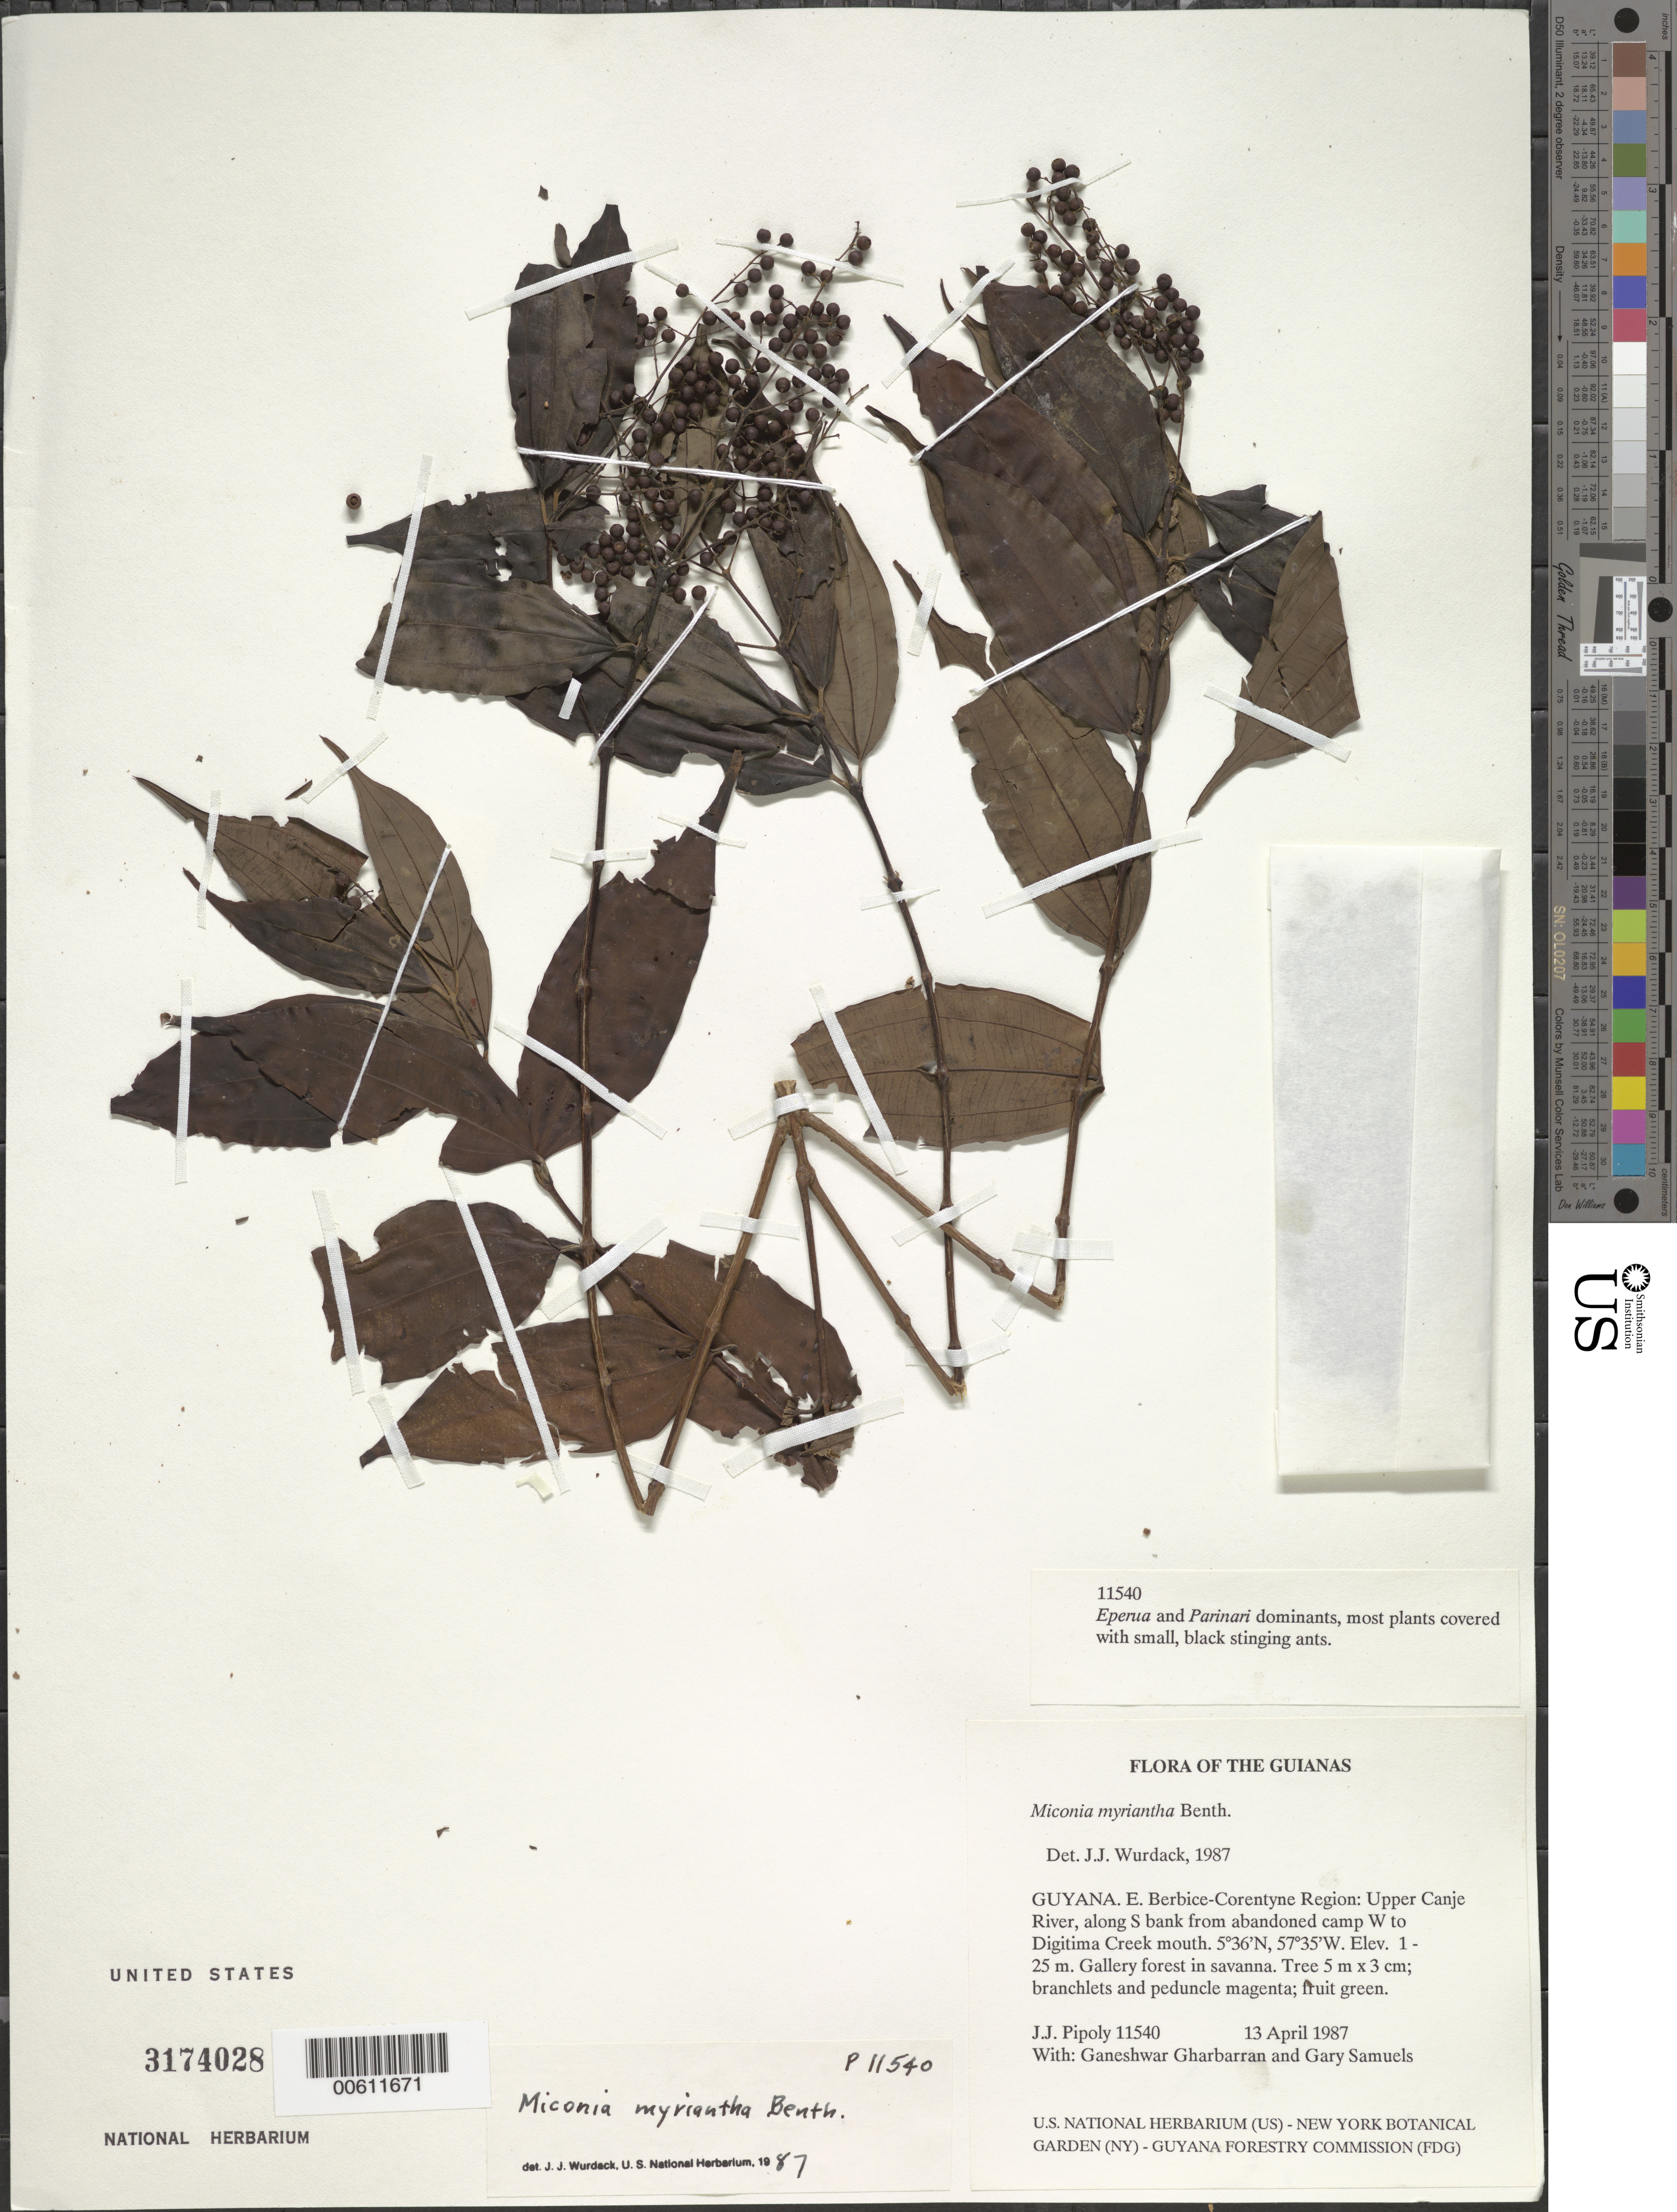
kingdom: Plantae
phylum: Tracheophyta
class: Magnoliopsida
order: Myrtales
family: Melastomataceae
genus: Miconia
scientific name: Miconia myriantha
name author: Benth.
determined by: Wurdack, John J., (US), US (UNITED STATES)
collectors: J. J. Pipoly, G. Gharbarran & G. Samuels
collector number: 11540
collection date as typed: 13 April 1987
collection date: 1987-04-13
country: Guyana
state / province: E. Berbice-Corentyne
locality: Upper Canje River, S bank from abandoned Amerindian logging camp W to Digitima Cr. mouth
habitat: Gallery forest in savanna; Eperua and Parinari dominants, most plants covered with small, black, stinging ants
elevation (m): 1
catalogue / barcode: US 3174028